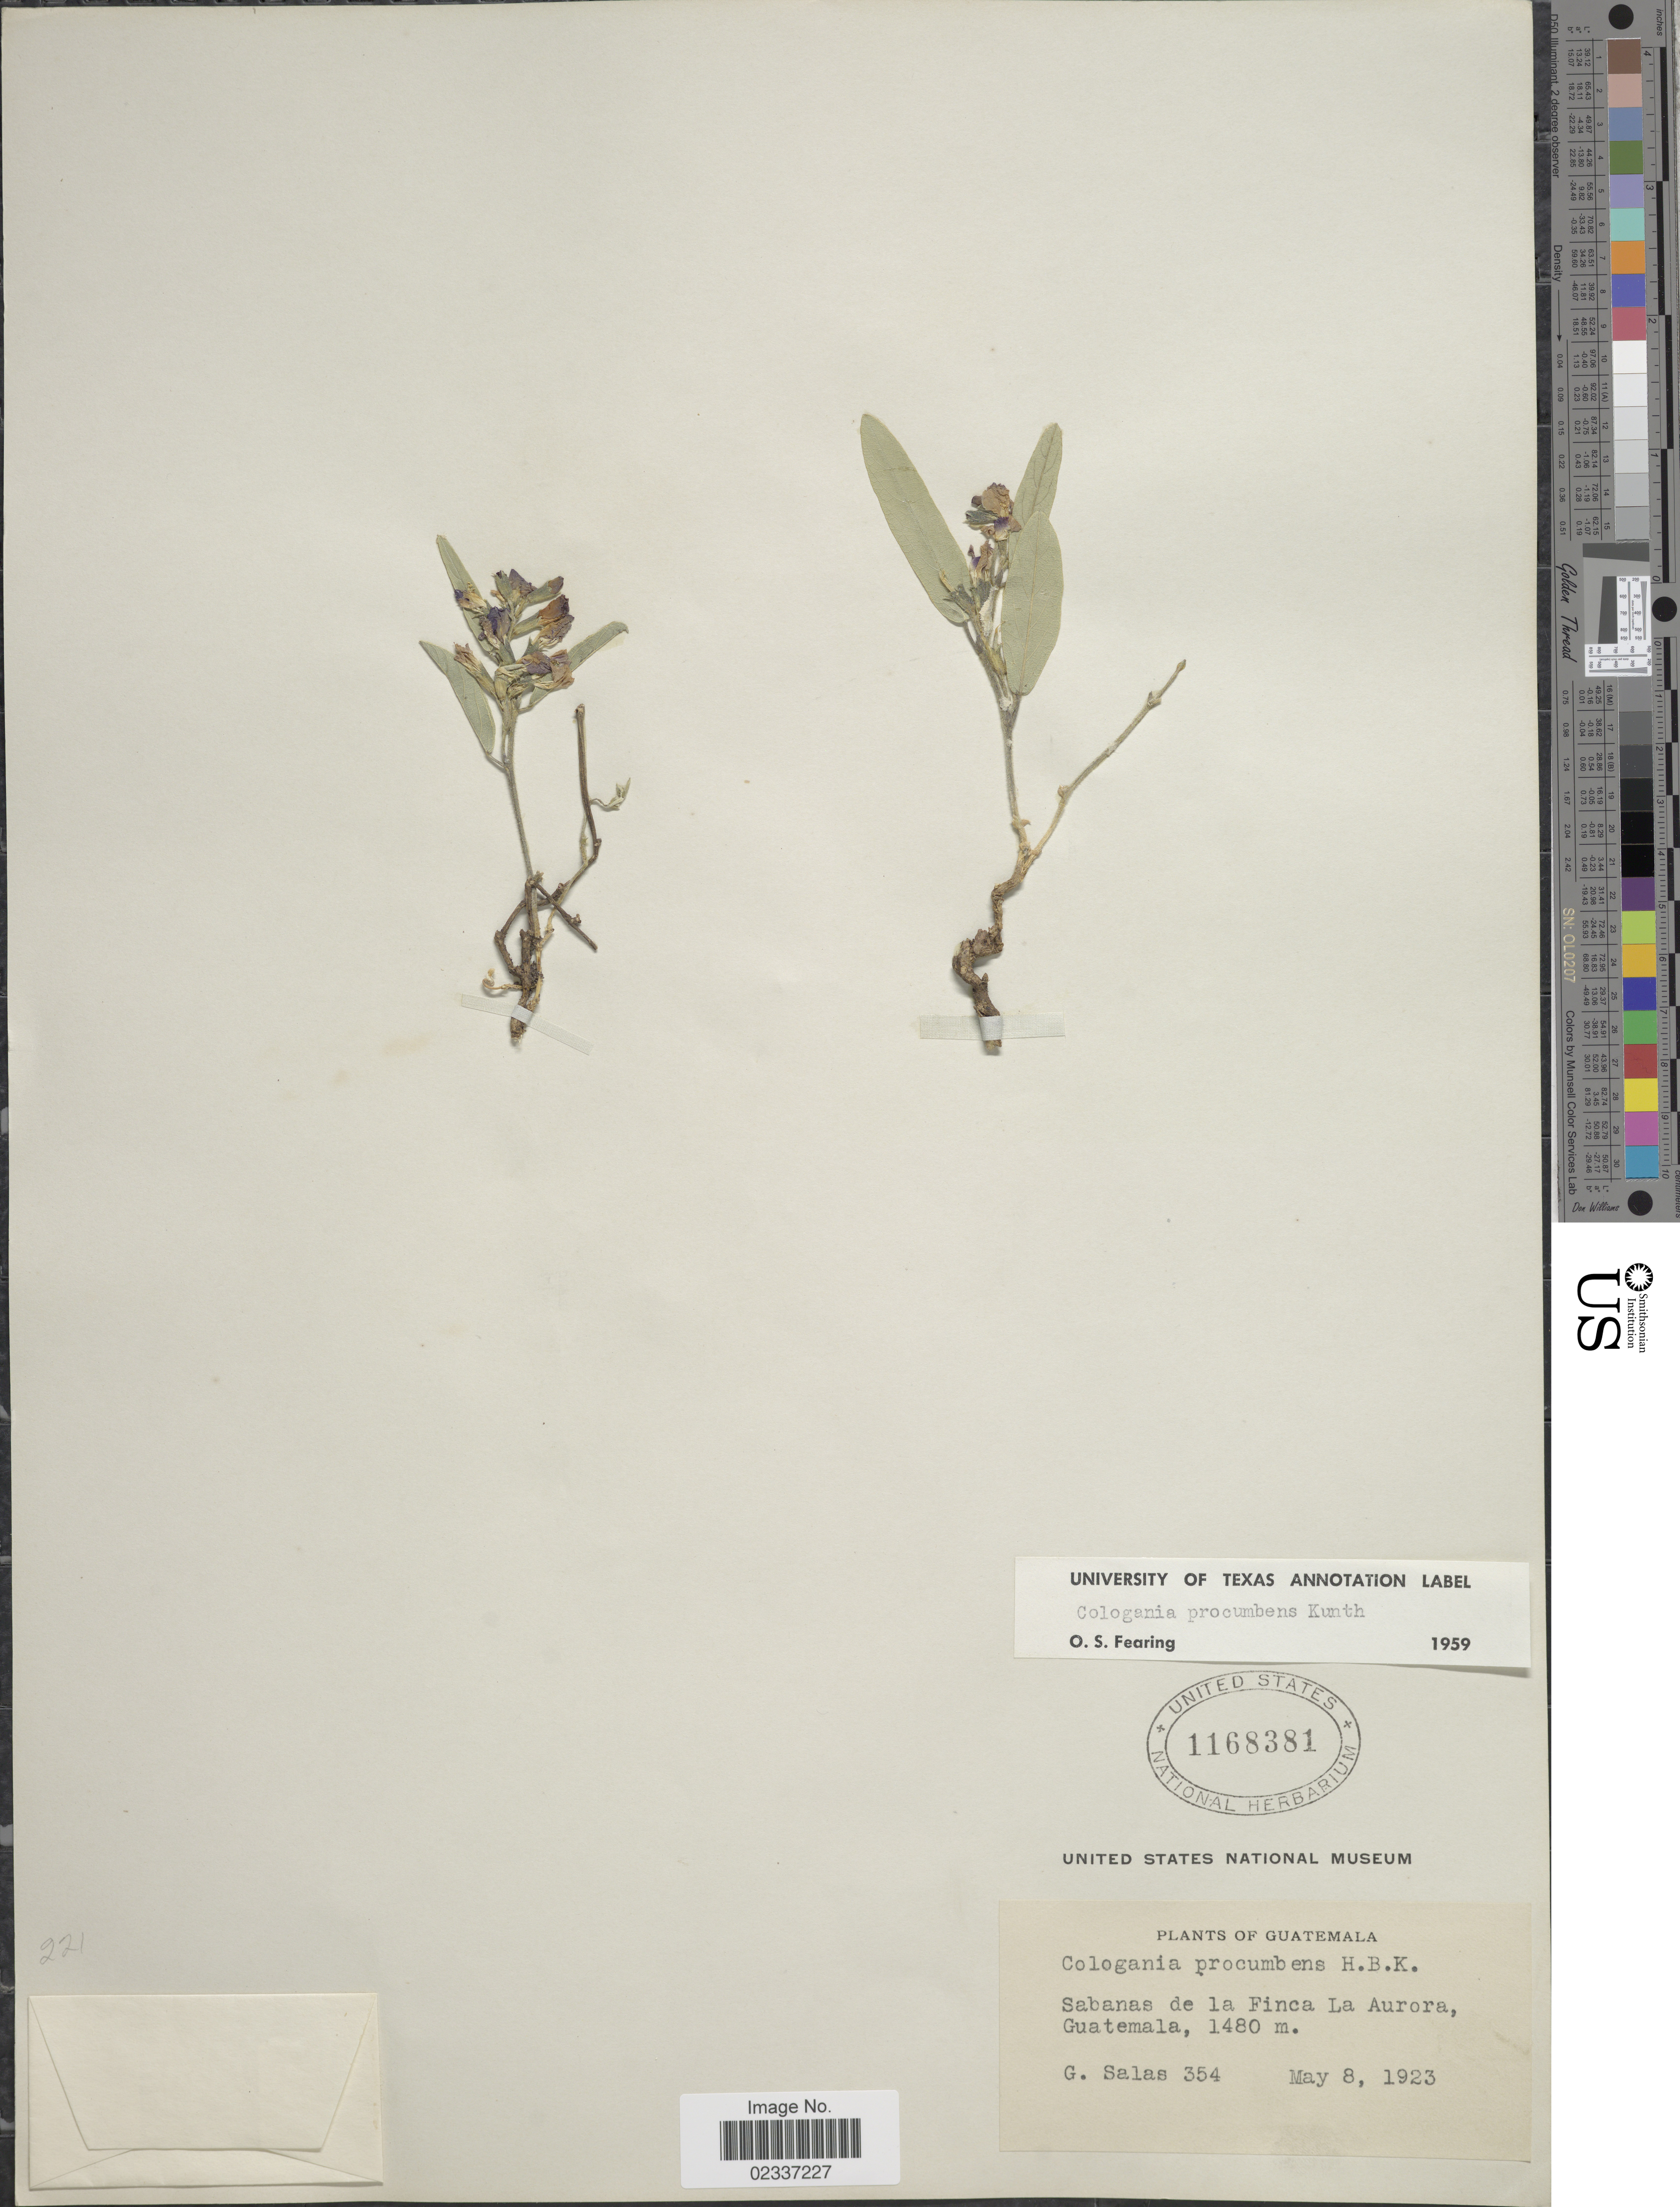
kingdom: Plantae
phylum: Tracheophyta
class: Magnoliopsida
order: Fabales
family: Fabaceae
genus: Cologania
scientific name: Cologania procumbens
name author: Kunth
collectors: G. Salas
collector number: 354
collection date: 1923-05-08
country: Guatemala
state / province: Guatemala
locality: Sabanas de la Finca La Aurora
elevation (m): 1480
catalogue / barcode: US 1168381